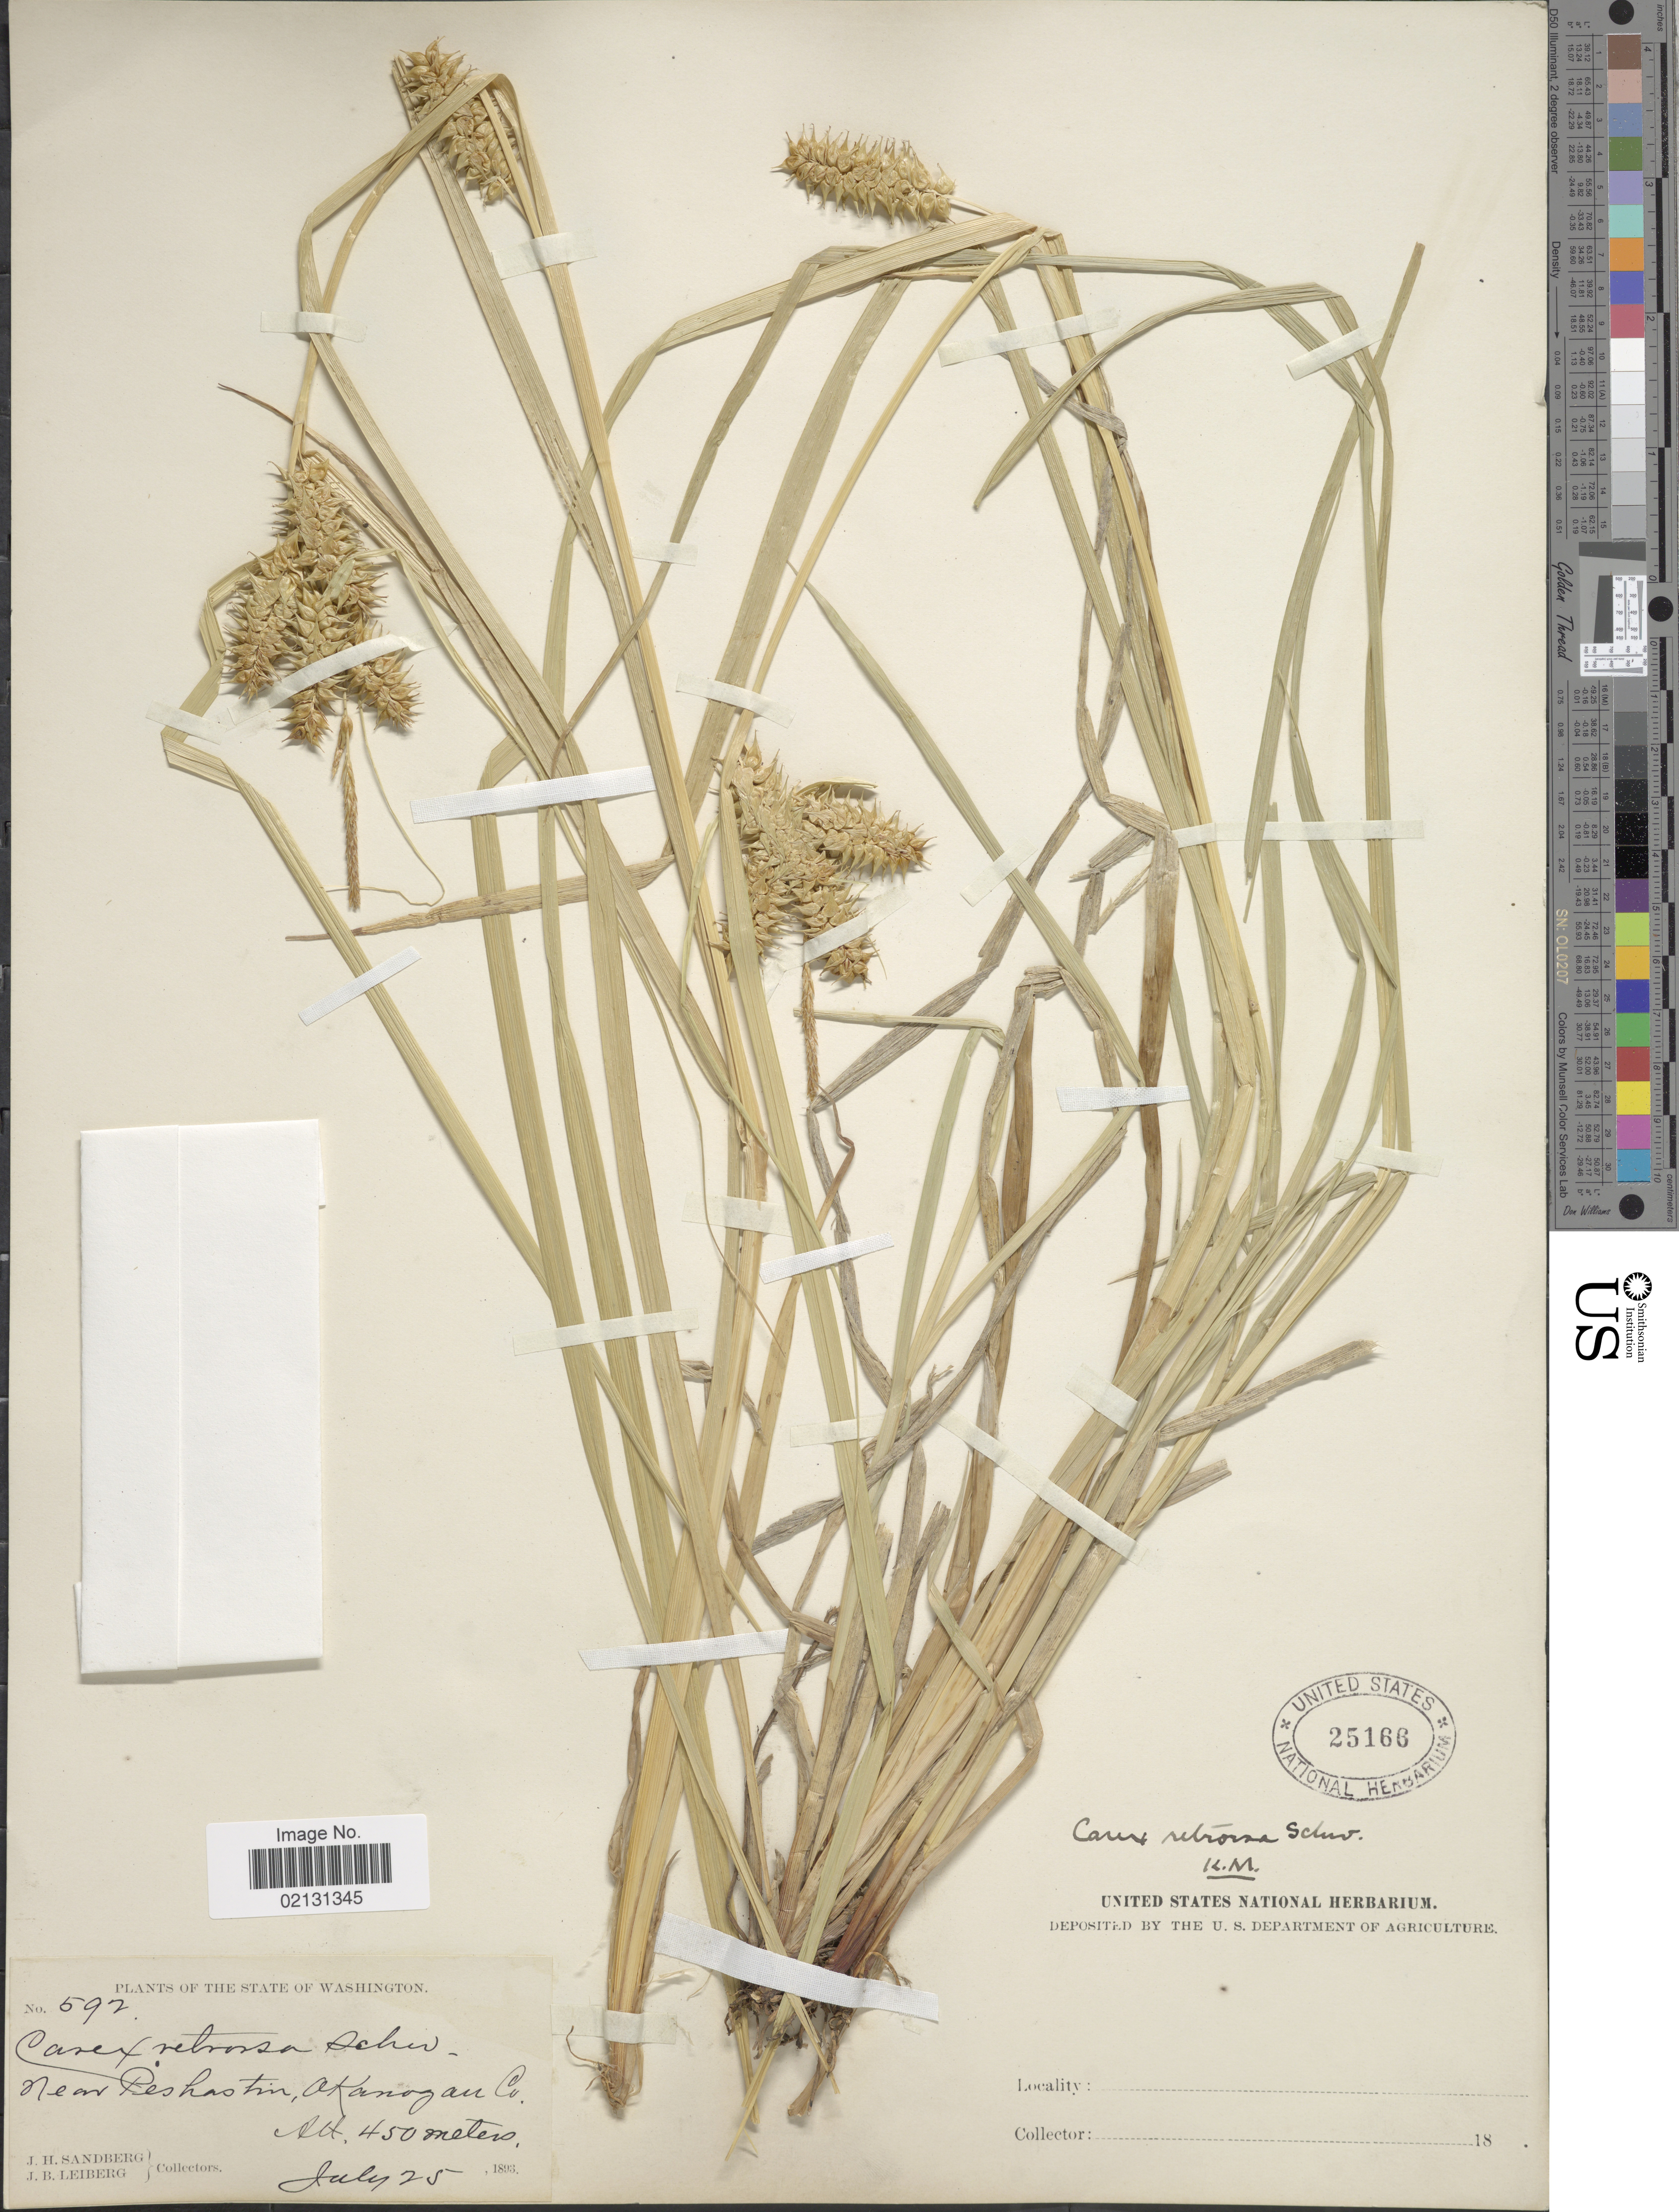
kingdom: Plantae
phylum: Tracheophyta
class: Liliopsida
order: Poales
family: Cyperaceae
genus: Carex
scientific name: Carex retrorsa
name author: Schwein.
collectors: J. H. Sandberg & J. B. Leiberg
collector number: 592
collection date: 1893-07-25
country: United States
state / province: Washington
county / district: Okanogan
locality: Near Peshastin, Akanogan Co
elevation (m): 450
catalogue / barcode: US 25166